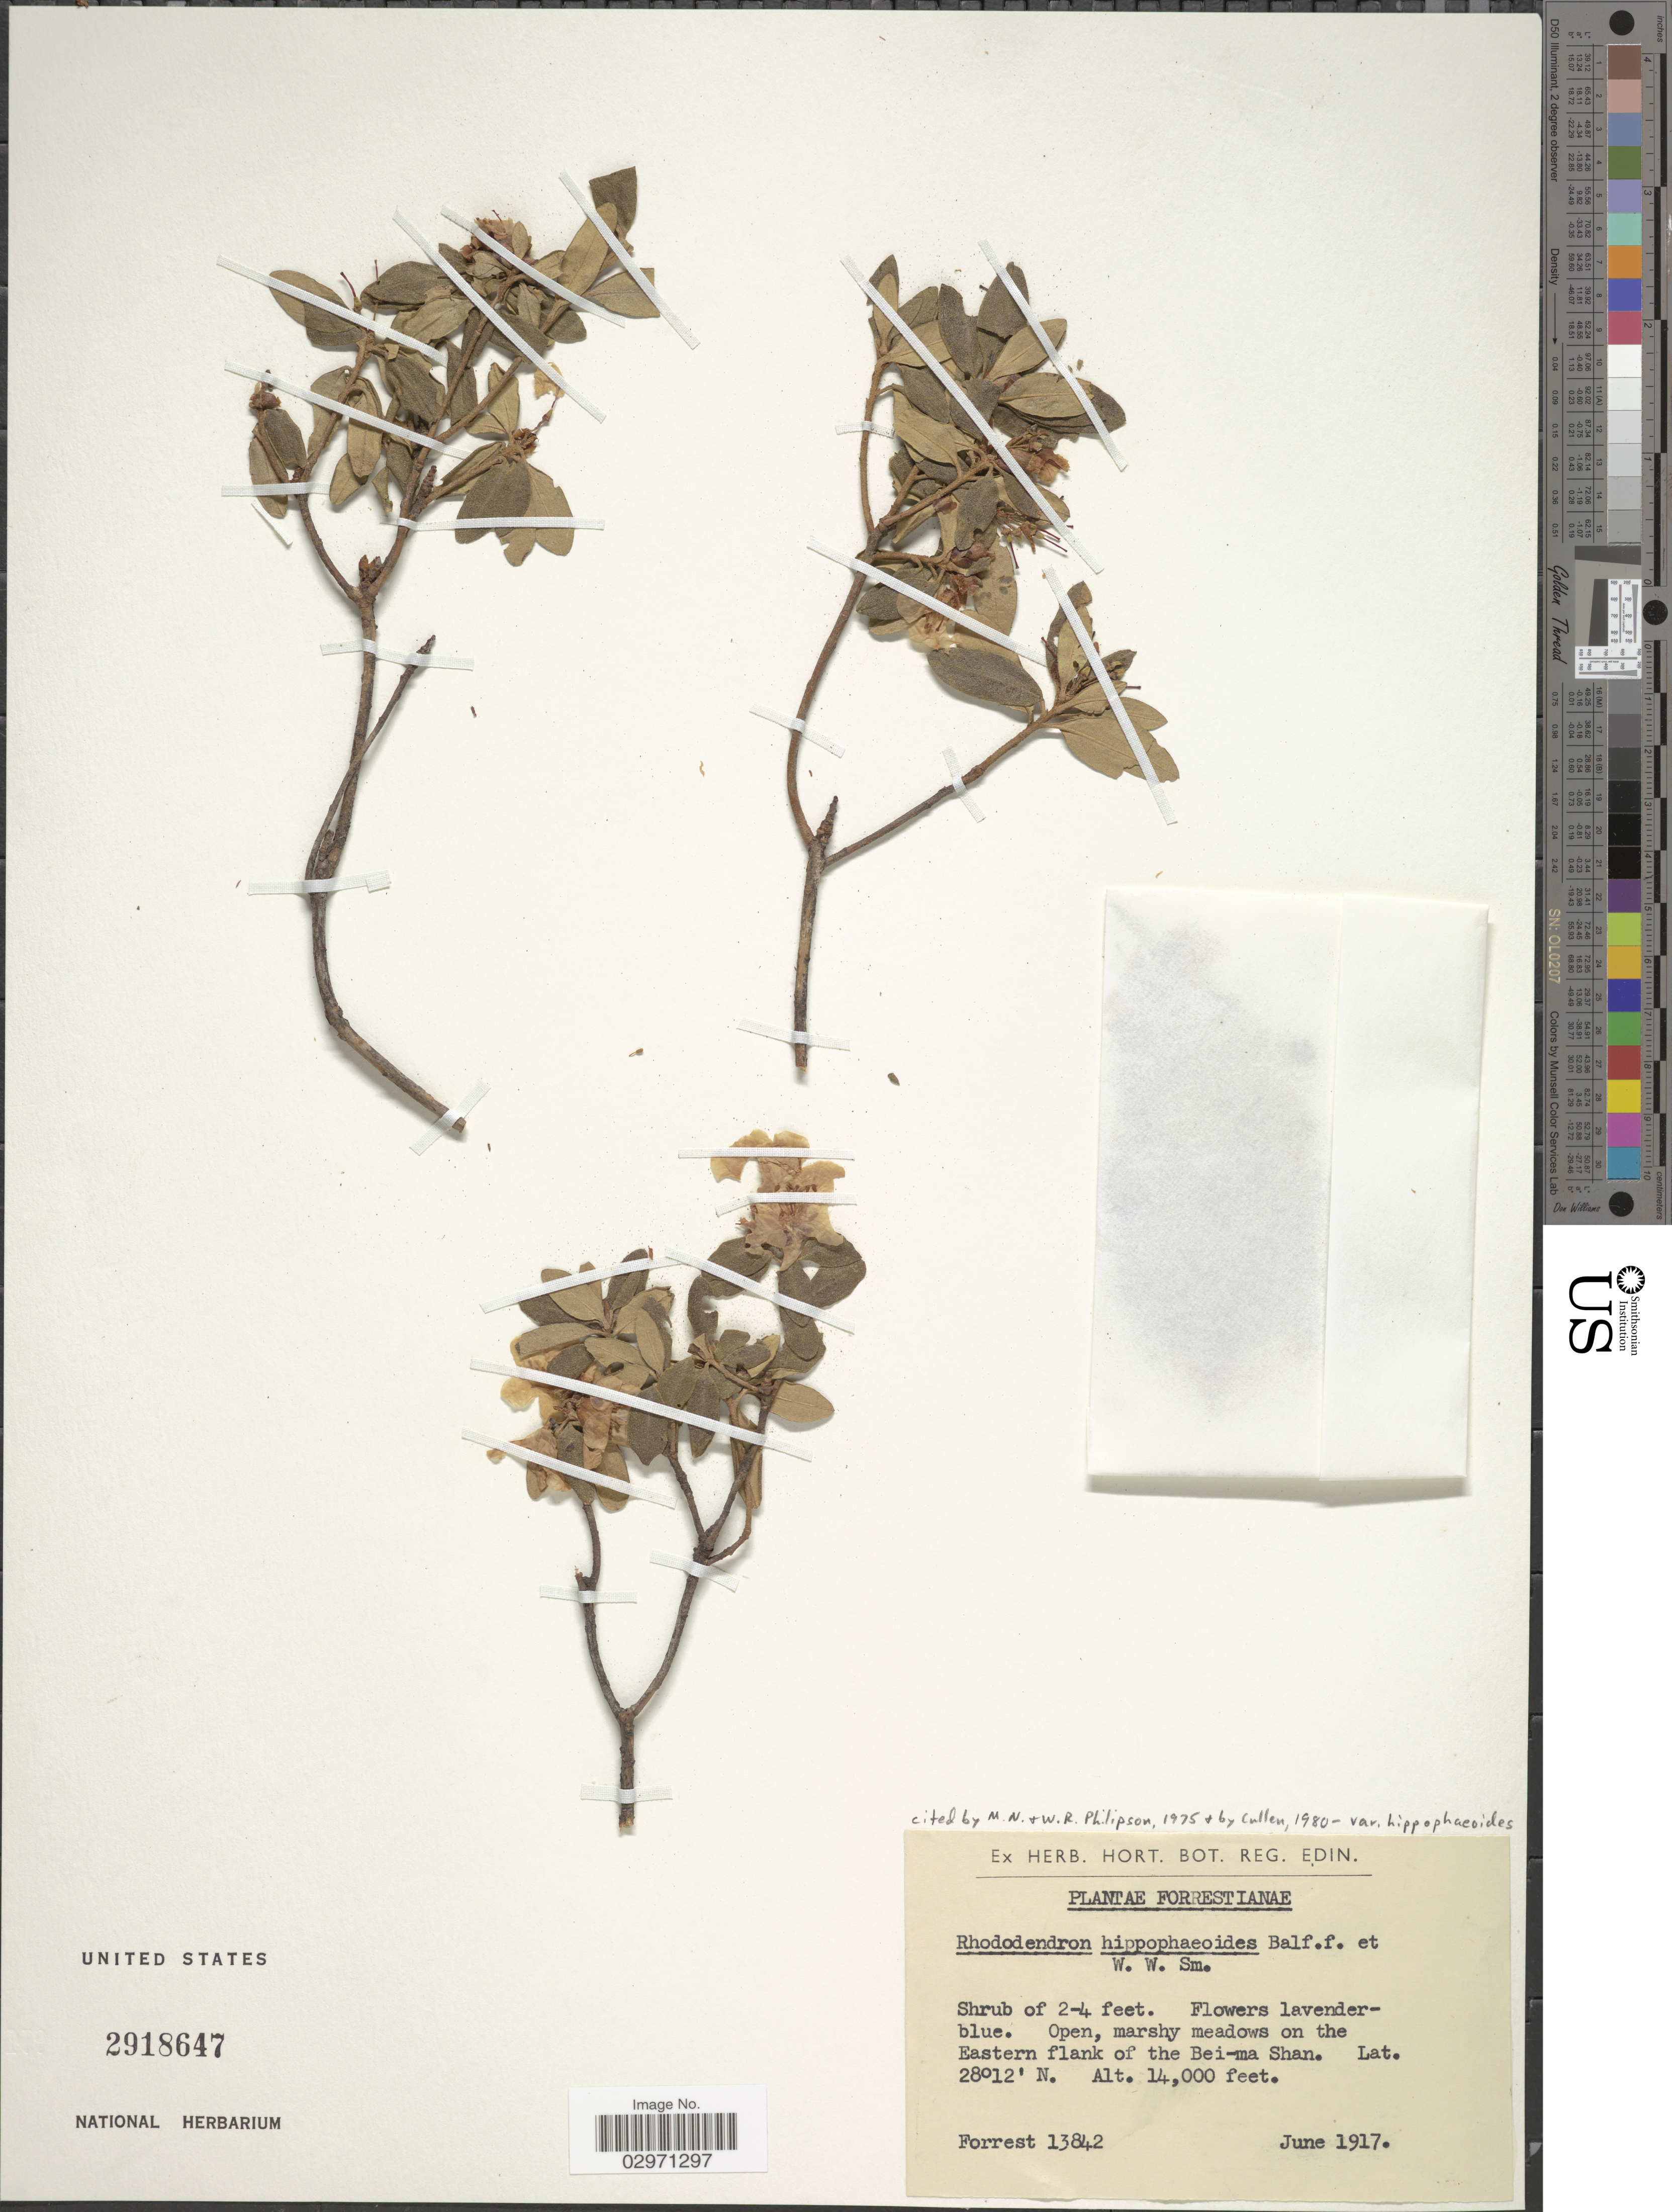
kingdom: Plantae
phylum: Tracheophyta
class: Magnoliopsida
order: Ericales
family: Ericaceae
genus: Rhododendron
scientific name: Rhododendron hippophaeoides var. hippophaeoides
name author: Balf. f. & W.W. Sm.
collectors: -. Forrest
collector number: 13842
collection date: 1917-06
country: China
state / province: Yunnan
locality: Marshy meadows on the Eastern flank of the Bei-ma Shan.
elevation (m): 4267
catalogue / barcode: US 2918647